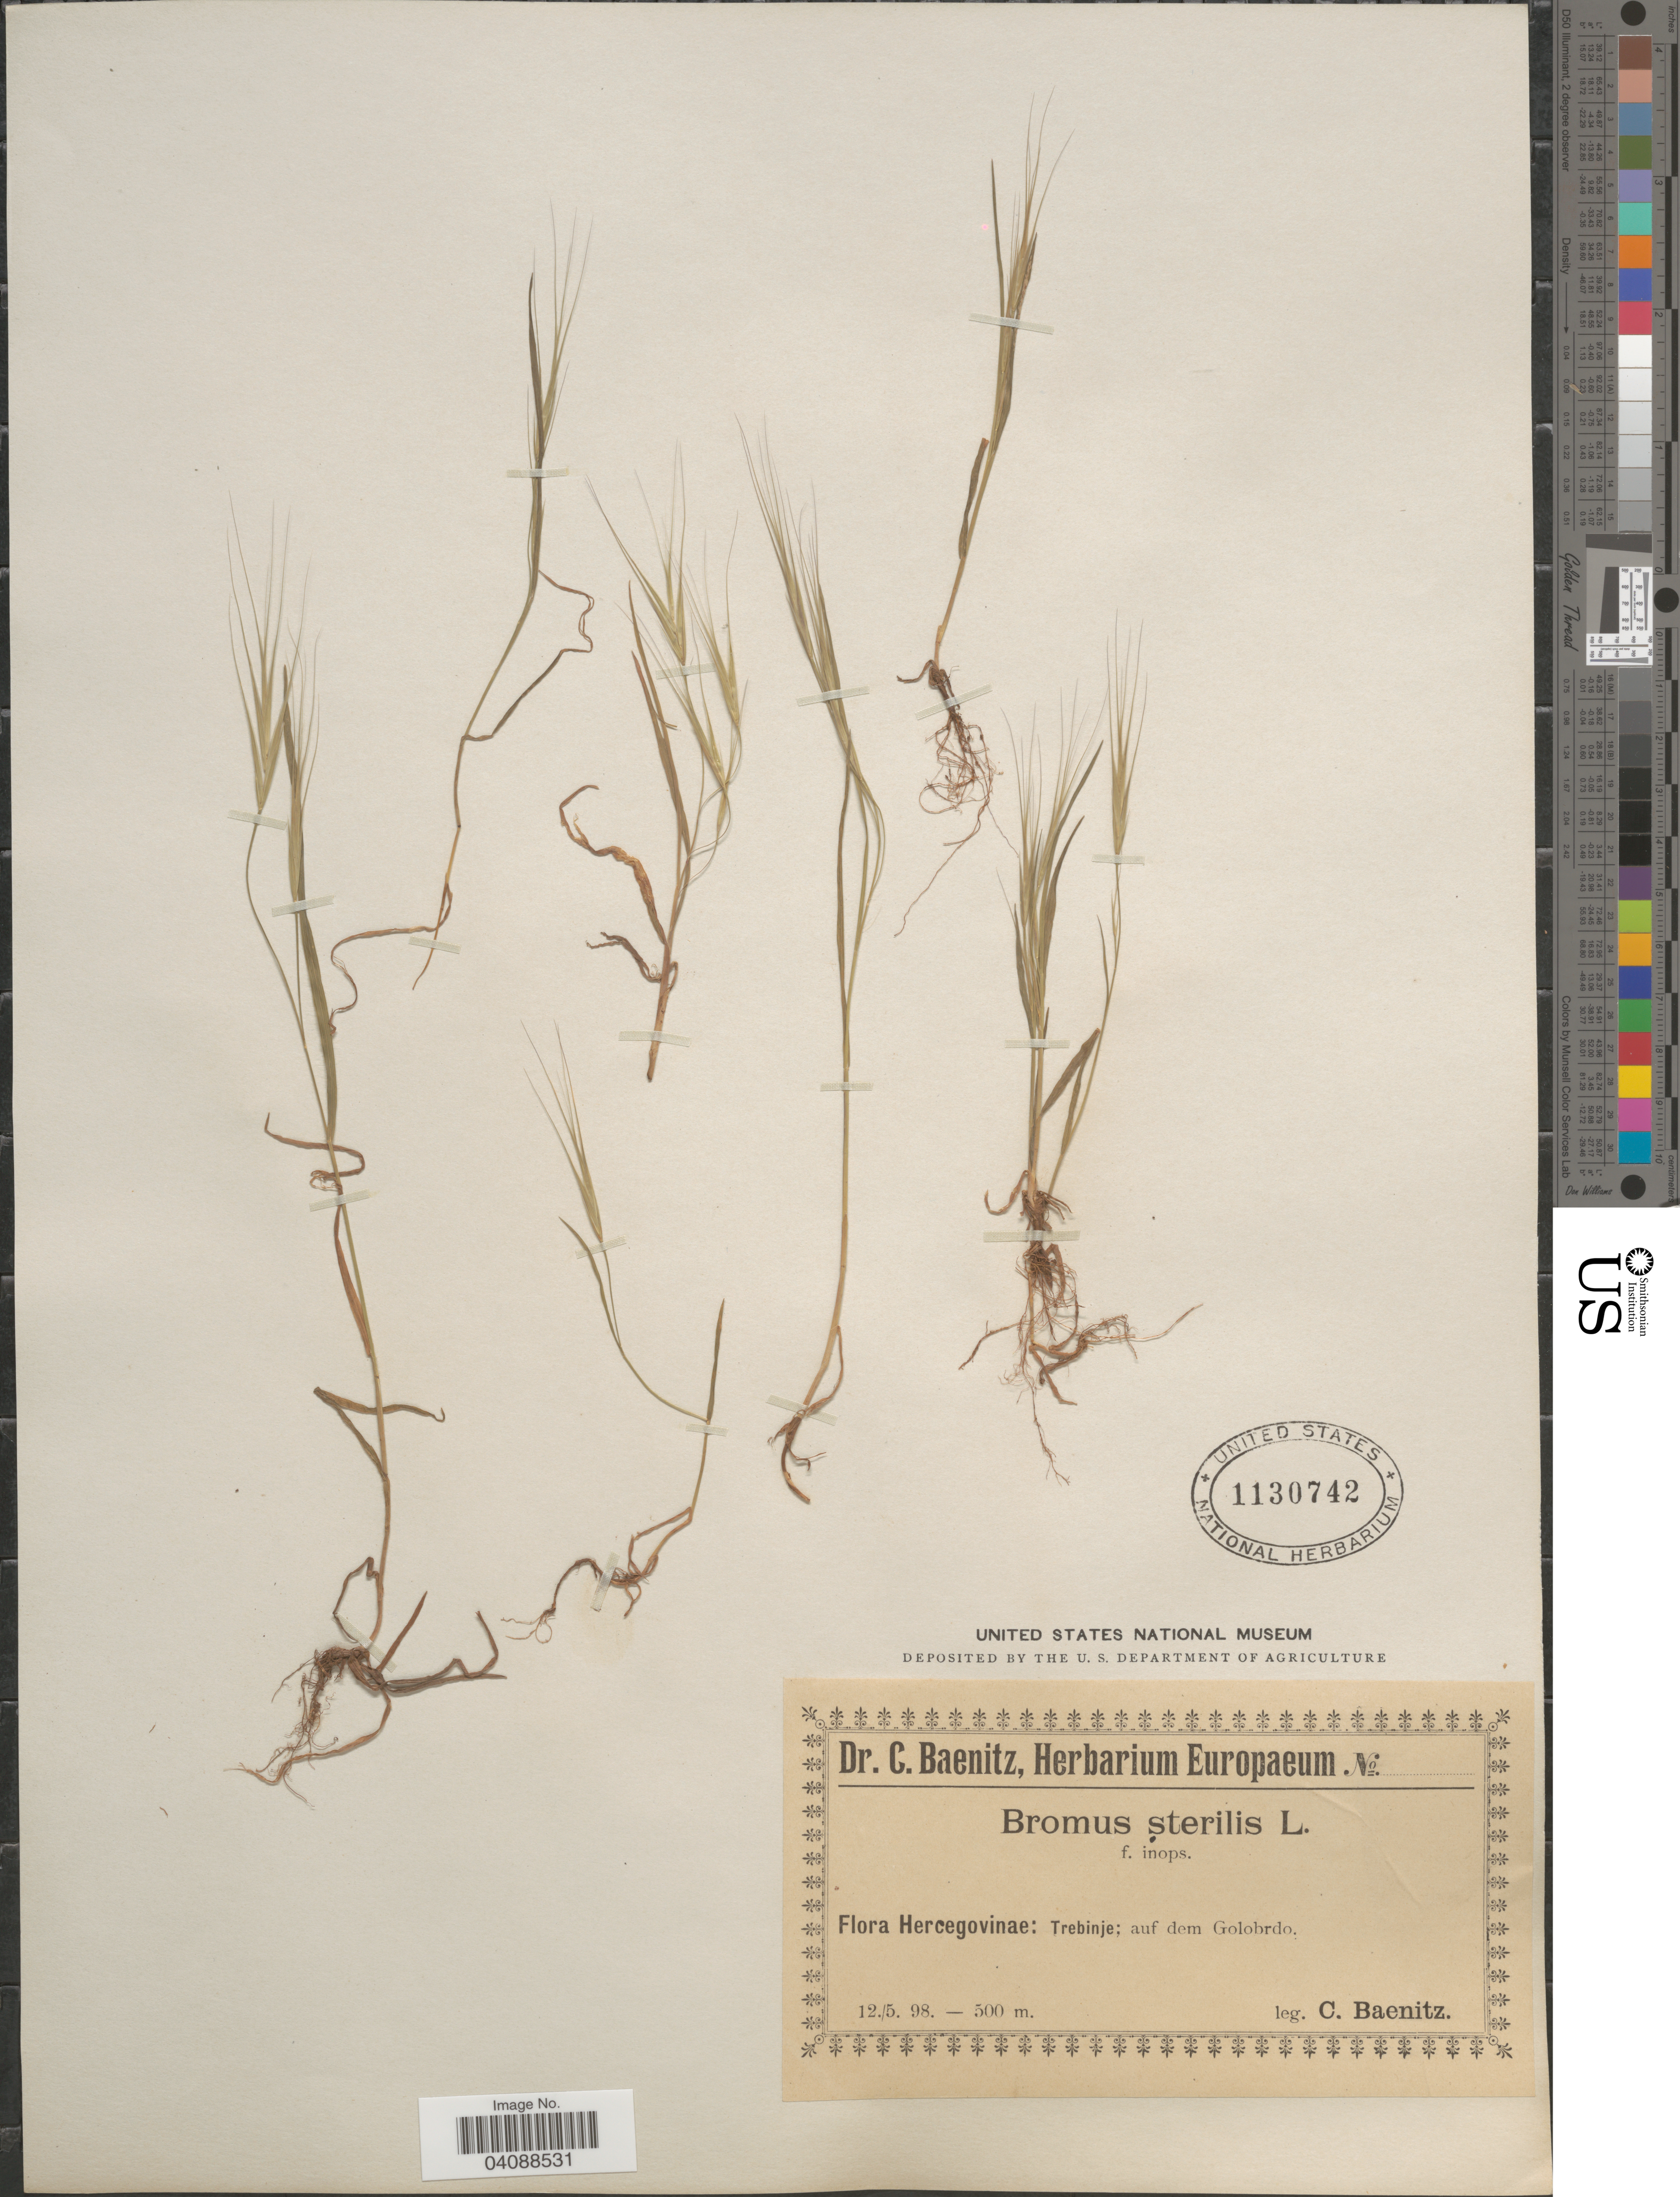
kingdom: Plantae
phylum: Tracheophyta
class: Liliopsida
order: Poales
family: Poaceae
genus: Bromus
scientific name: Bromus sterilis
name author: L.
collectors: C. G. Baenitz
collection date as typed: Transcribed d/m/y: 12/5/98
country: Bosnia and Herzegovina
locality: Hercegovinae: Trebinje; auf dem Golobrdo.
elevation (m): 500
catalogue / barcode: US 1130742